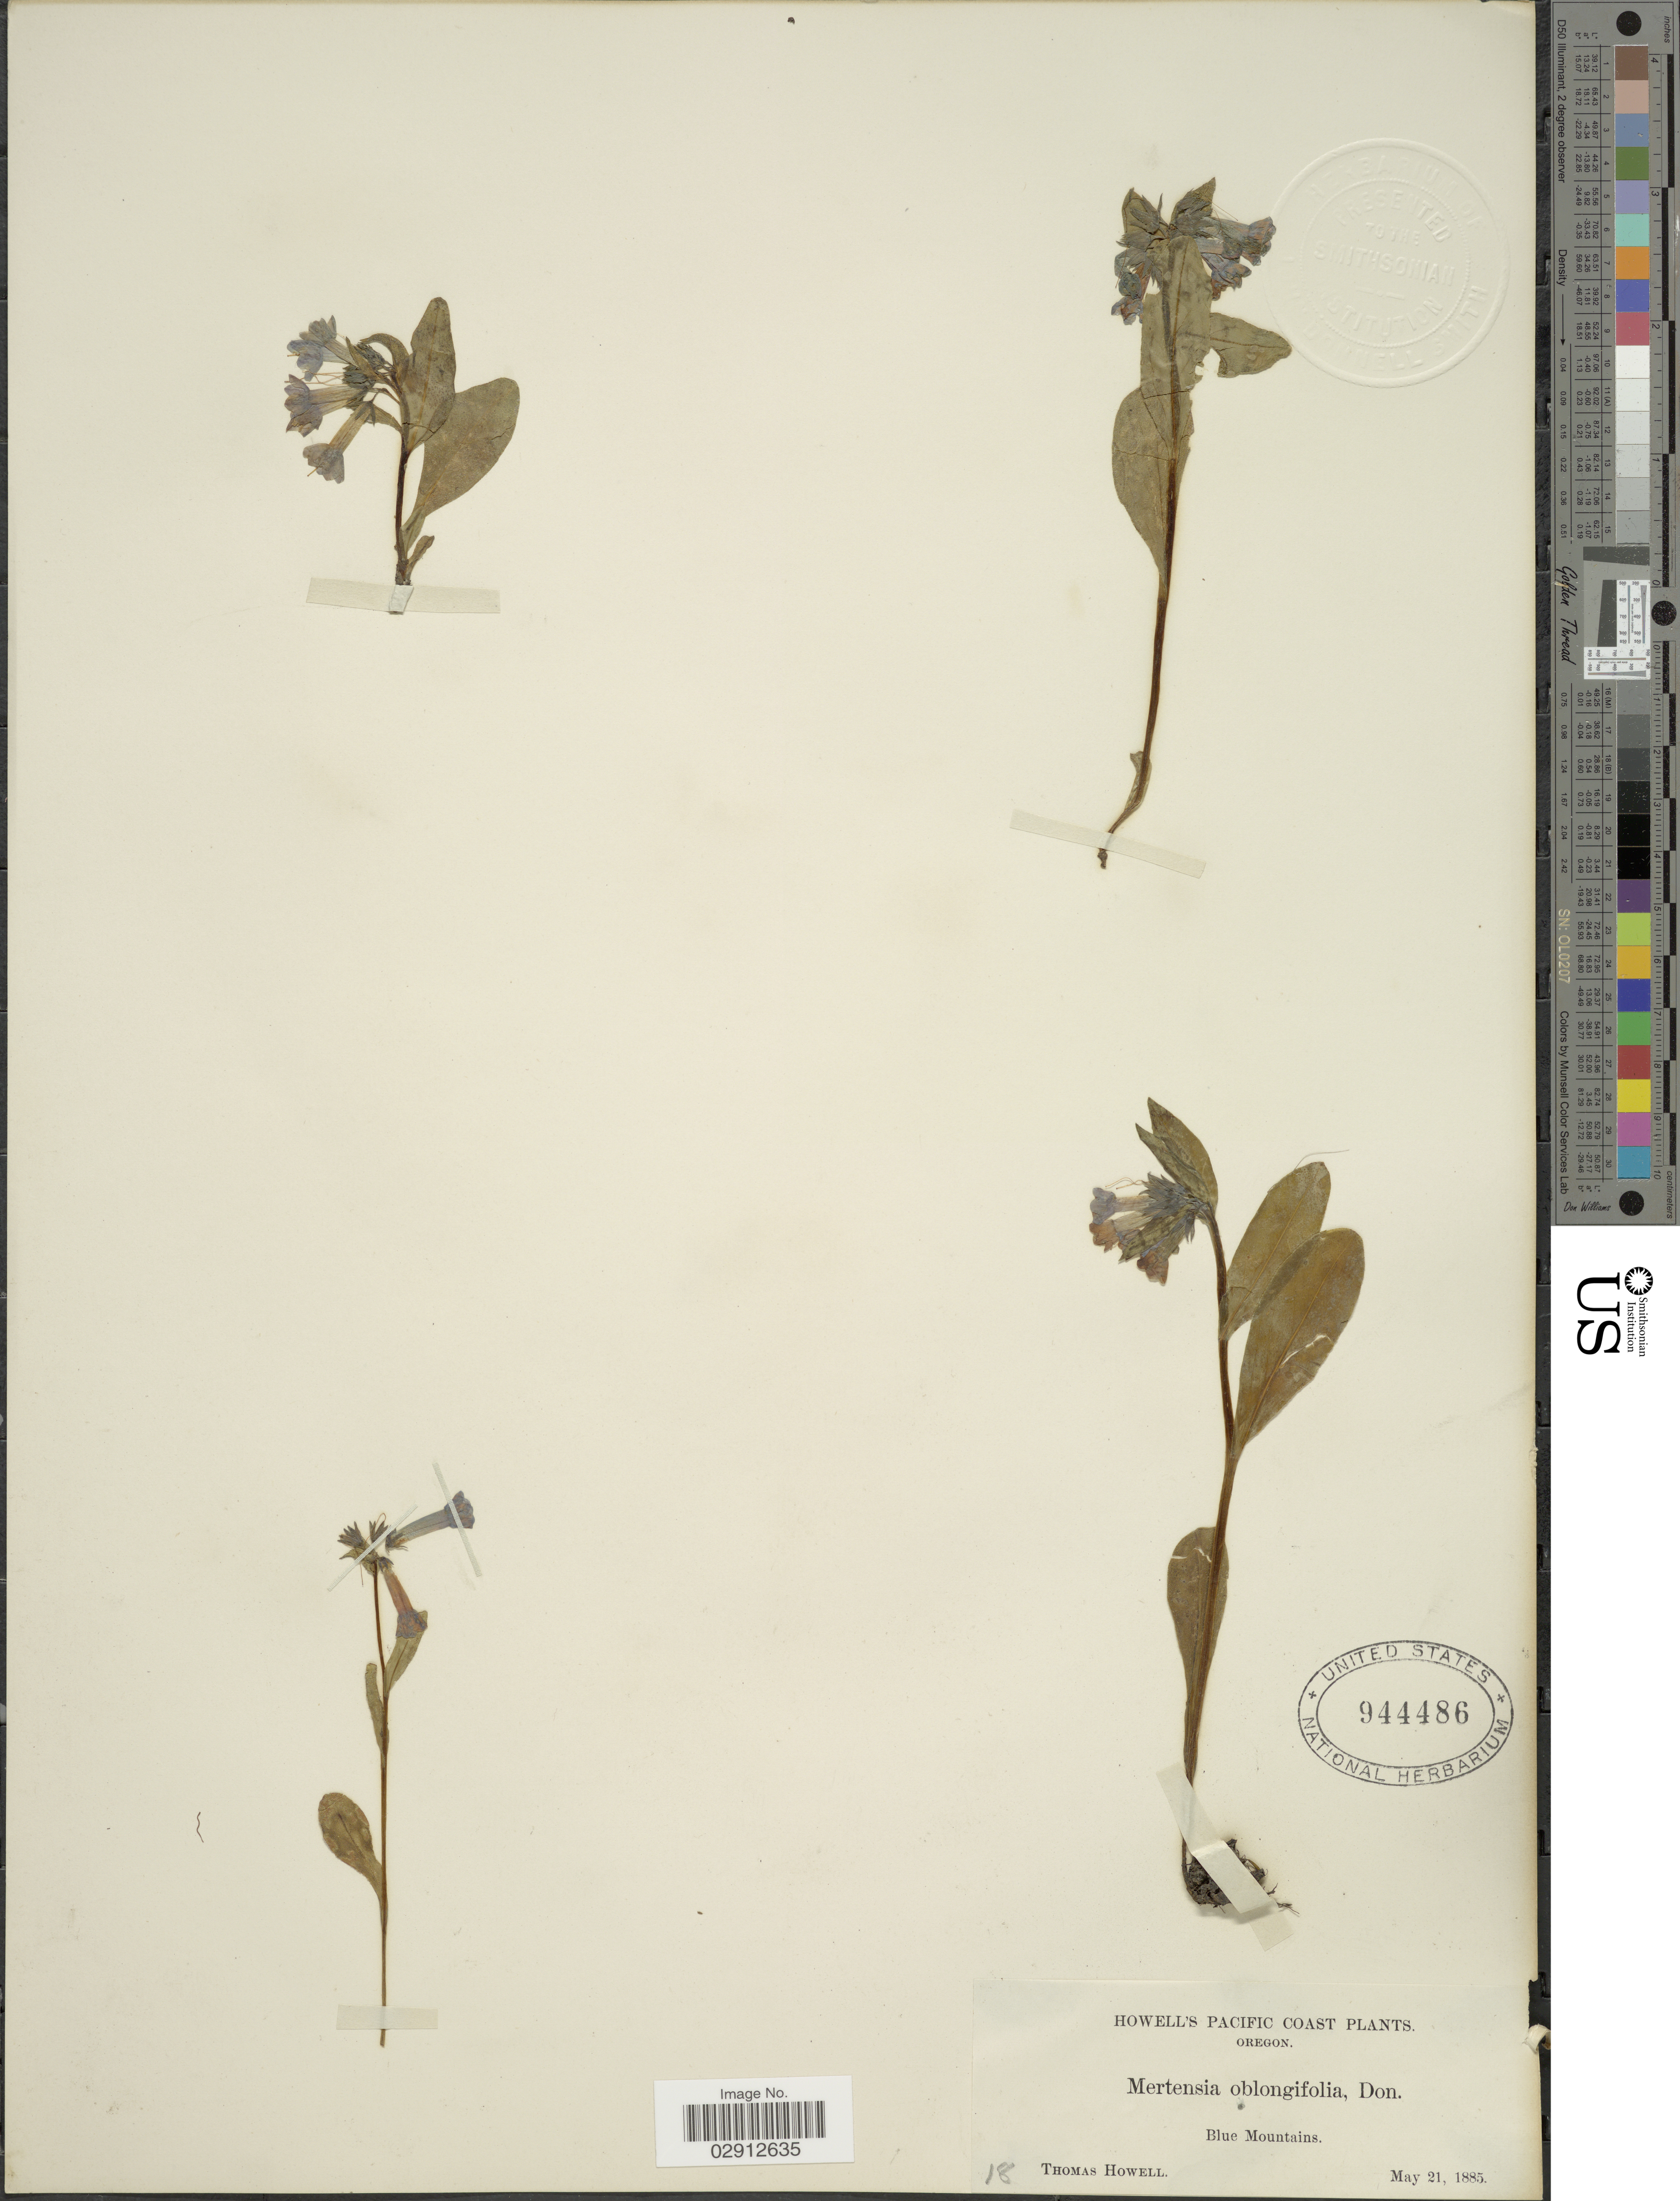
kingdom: Plantae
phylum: Tracheophyta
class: Magnoliopsida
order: Boraginales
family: Boraginaceae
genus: Mertensia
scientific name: Mertensia longiflora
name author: Rydb.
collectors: T. Howell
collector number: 18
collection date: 1885-05-21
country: United States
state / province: Oregon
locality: Blue Mountains.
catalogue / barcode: US 944486